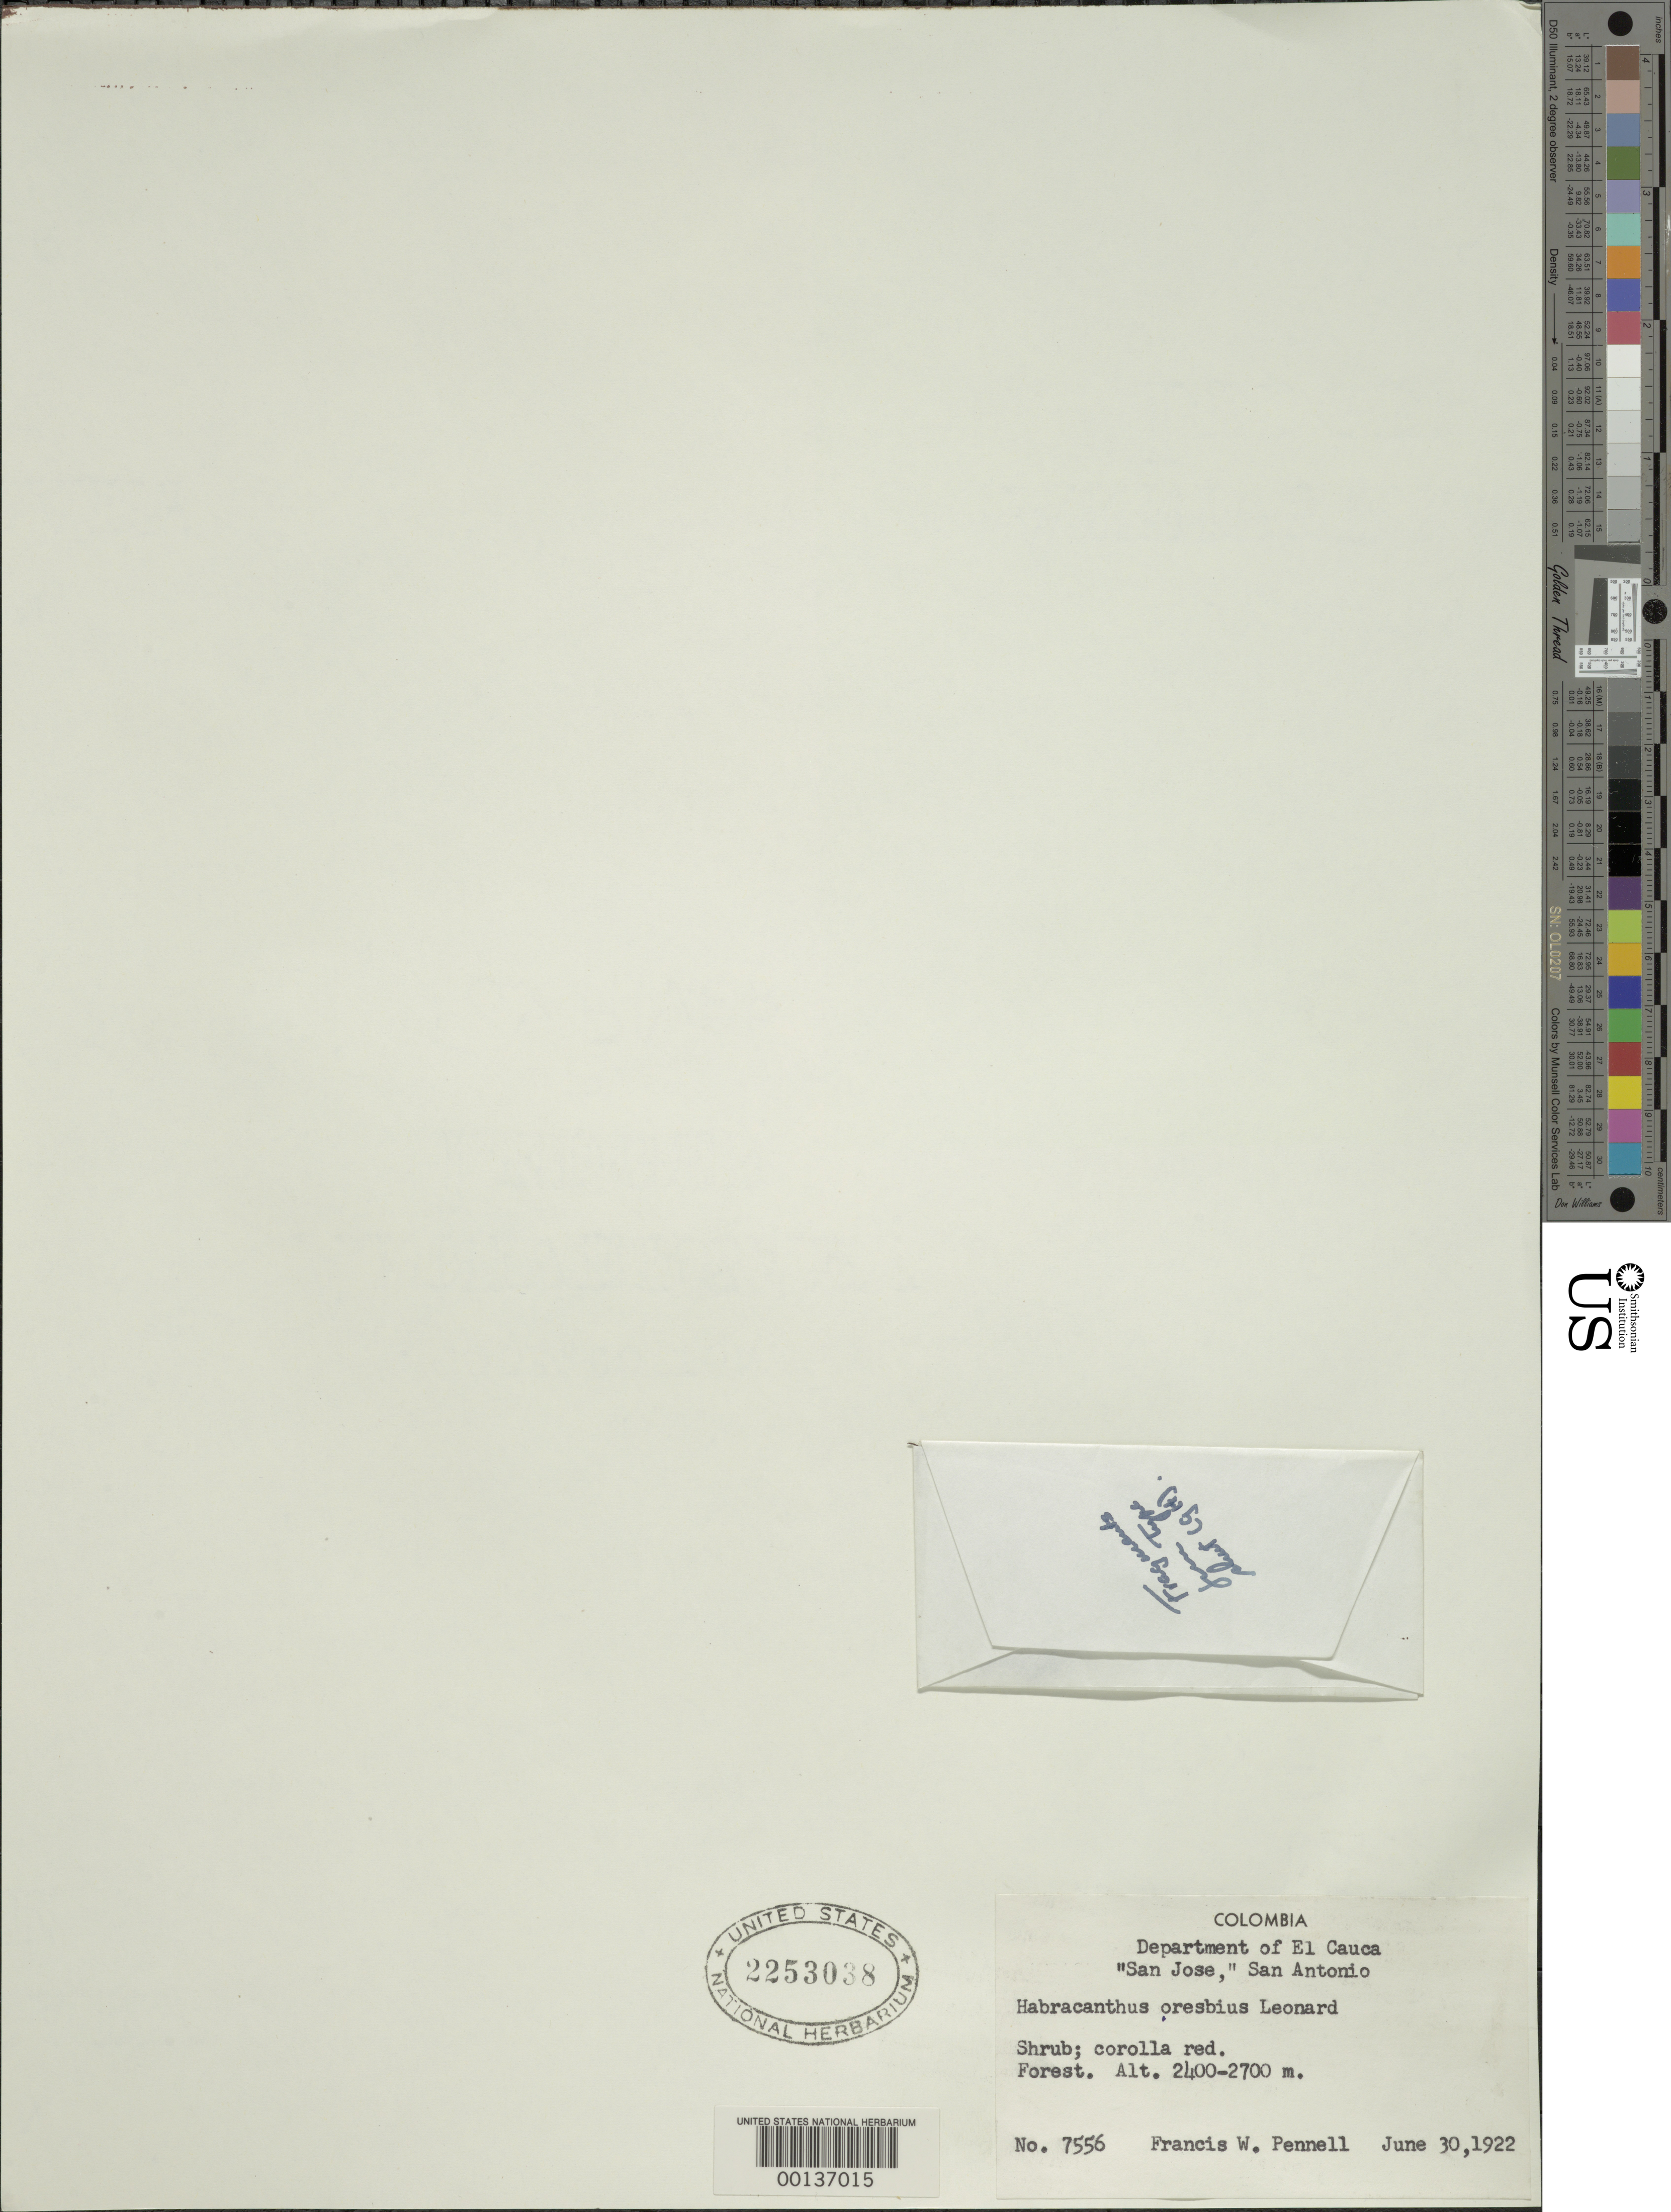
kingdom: Plantae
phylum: Tracheophyta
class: Magnoliopsida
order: Lamiales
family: Acanthaceae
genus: Habracanthus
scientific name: Habracanthus oresbius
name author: Leonard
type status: Isotype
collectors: F. W. Pennell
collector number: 7556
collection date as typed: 30 Jun 19--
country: Colombia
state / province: Cauca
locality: San Jose, San Antonia.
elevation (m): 2400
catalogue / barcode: US 2253038